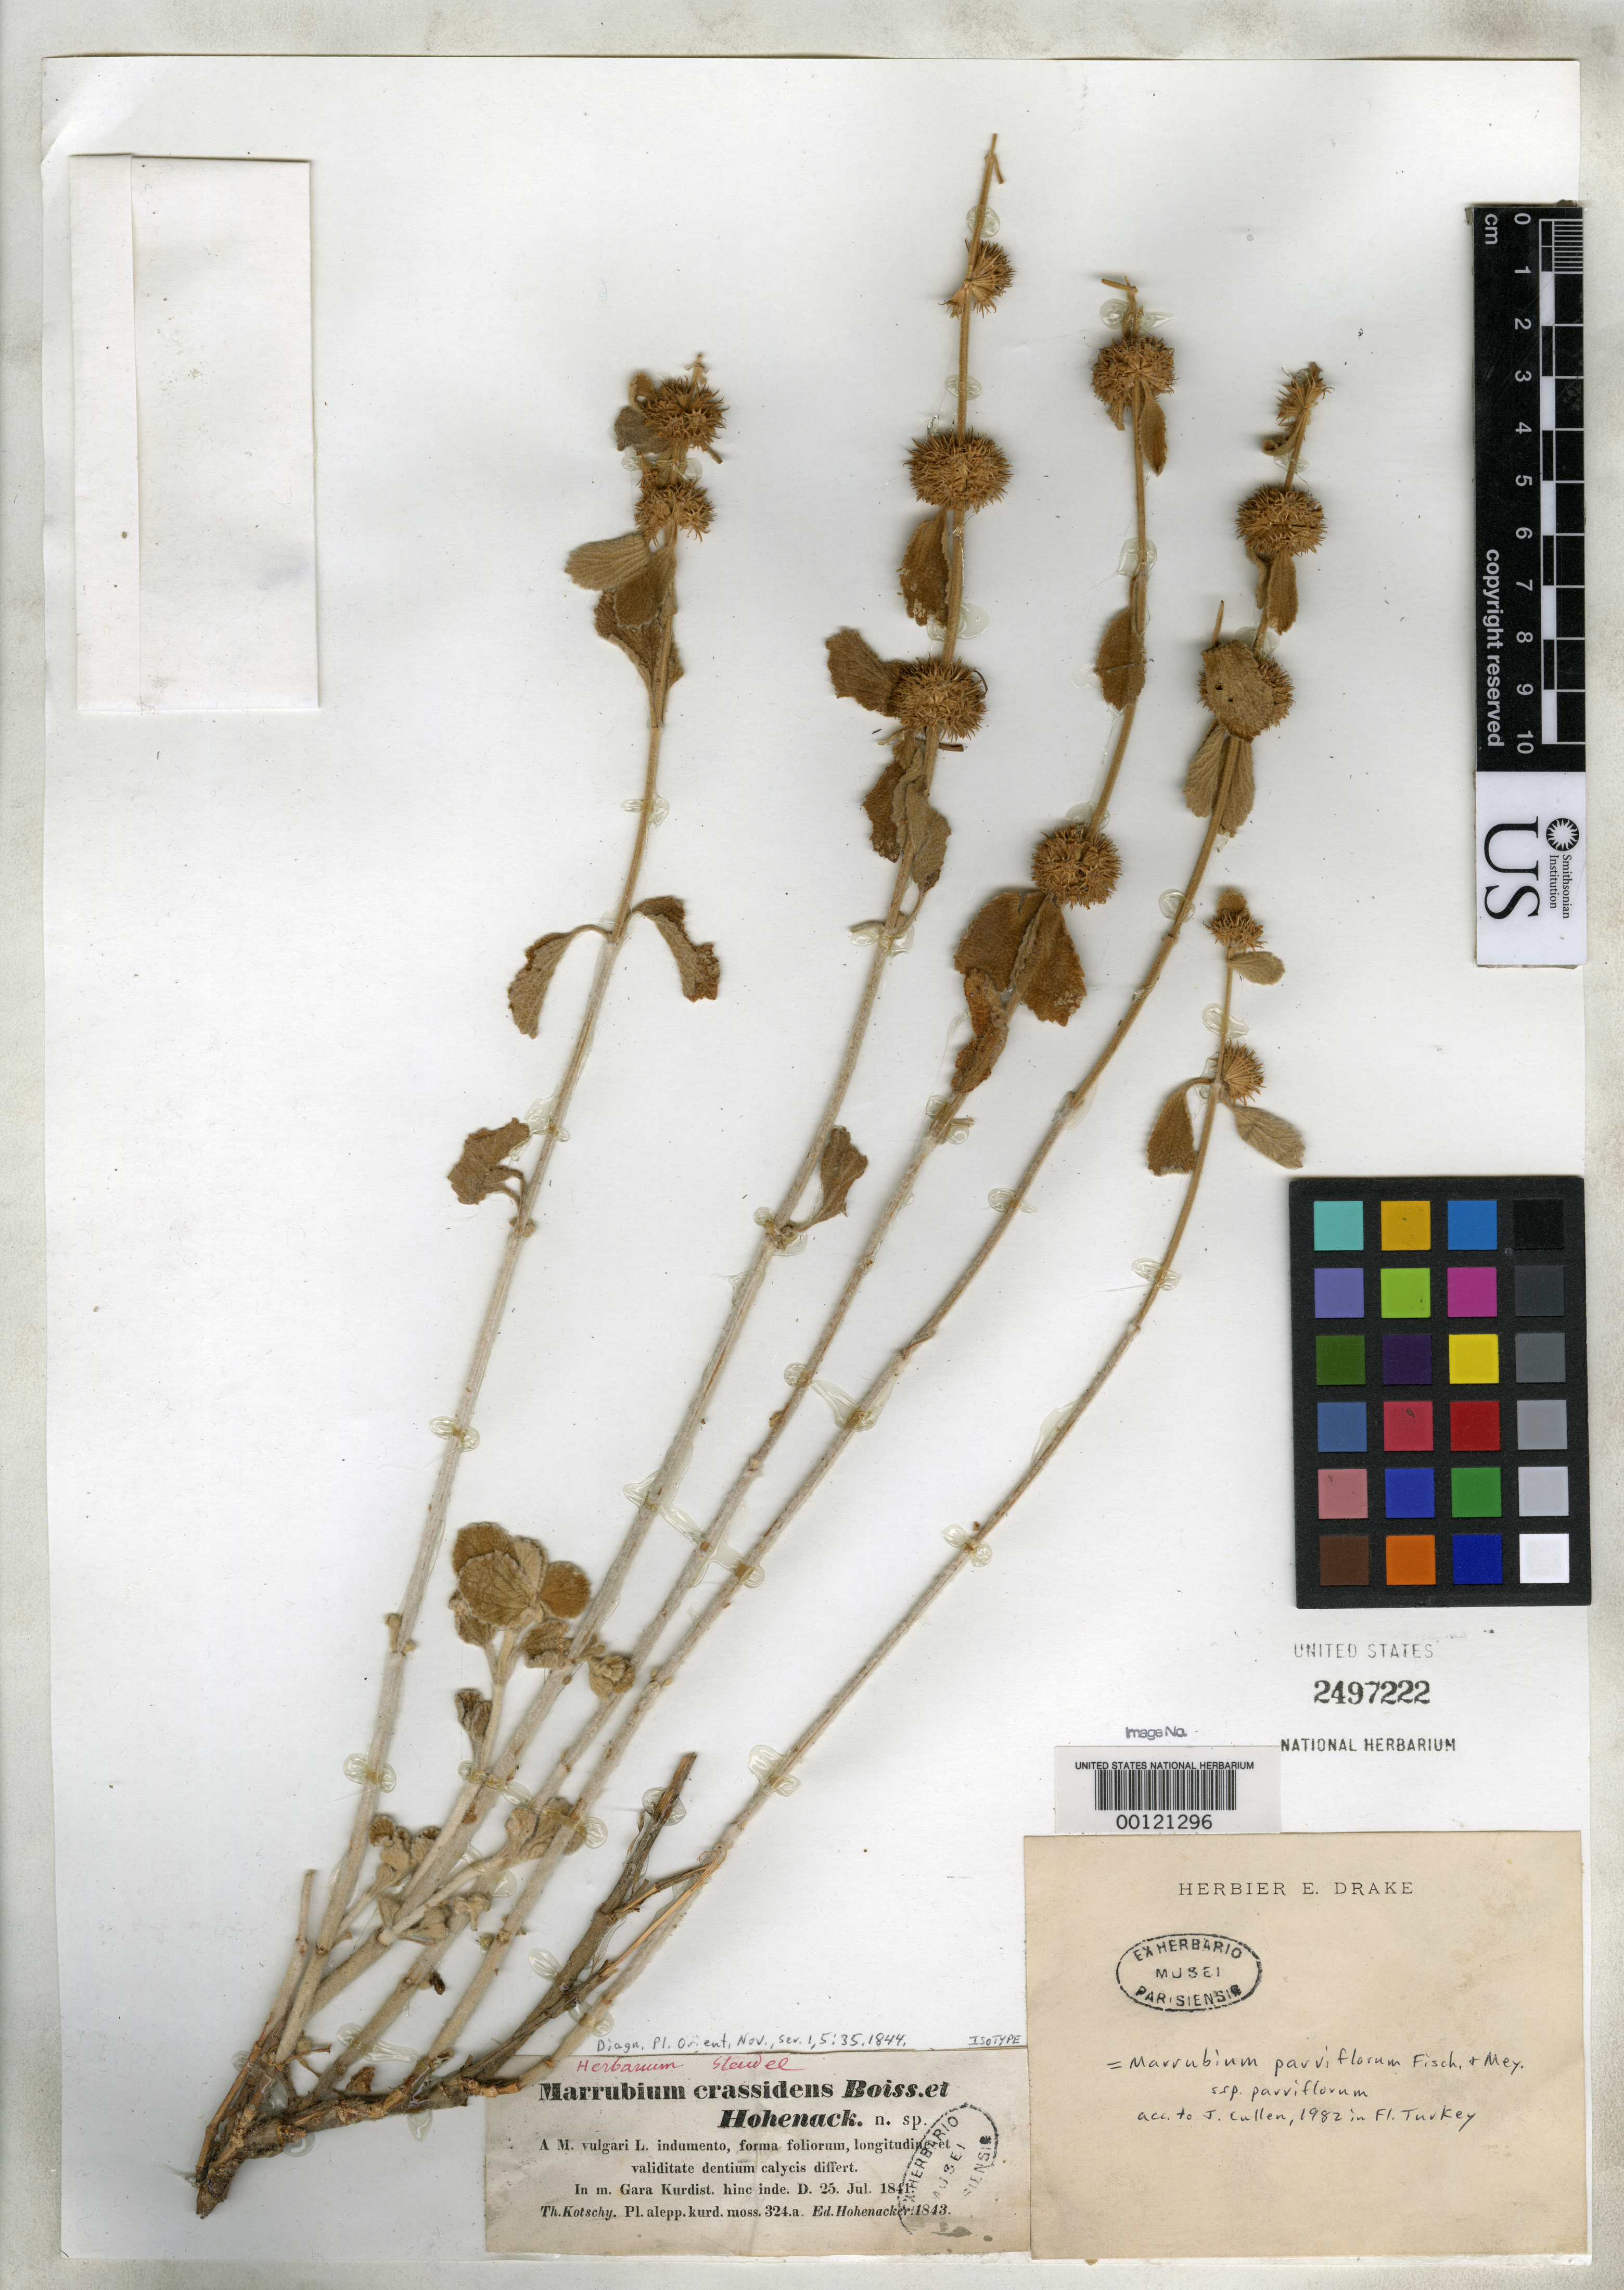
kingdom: Plantae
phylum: Tracheophyta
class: Magnoliopsida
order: Lamiales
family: Lamiaceae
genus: Marrubium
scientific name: Marrubium crassidens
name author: Boiss. & Hohen.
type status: Isotype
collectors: K. G. Kotschy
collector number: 324a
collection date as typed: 25 Jul 1841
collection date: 1841-07-25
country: Iraq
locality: Kurdistan, in M. Gara Kurdist. Hinc inde.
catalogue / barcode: US 2497222